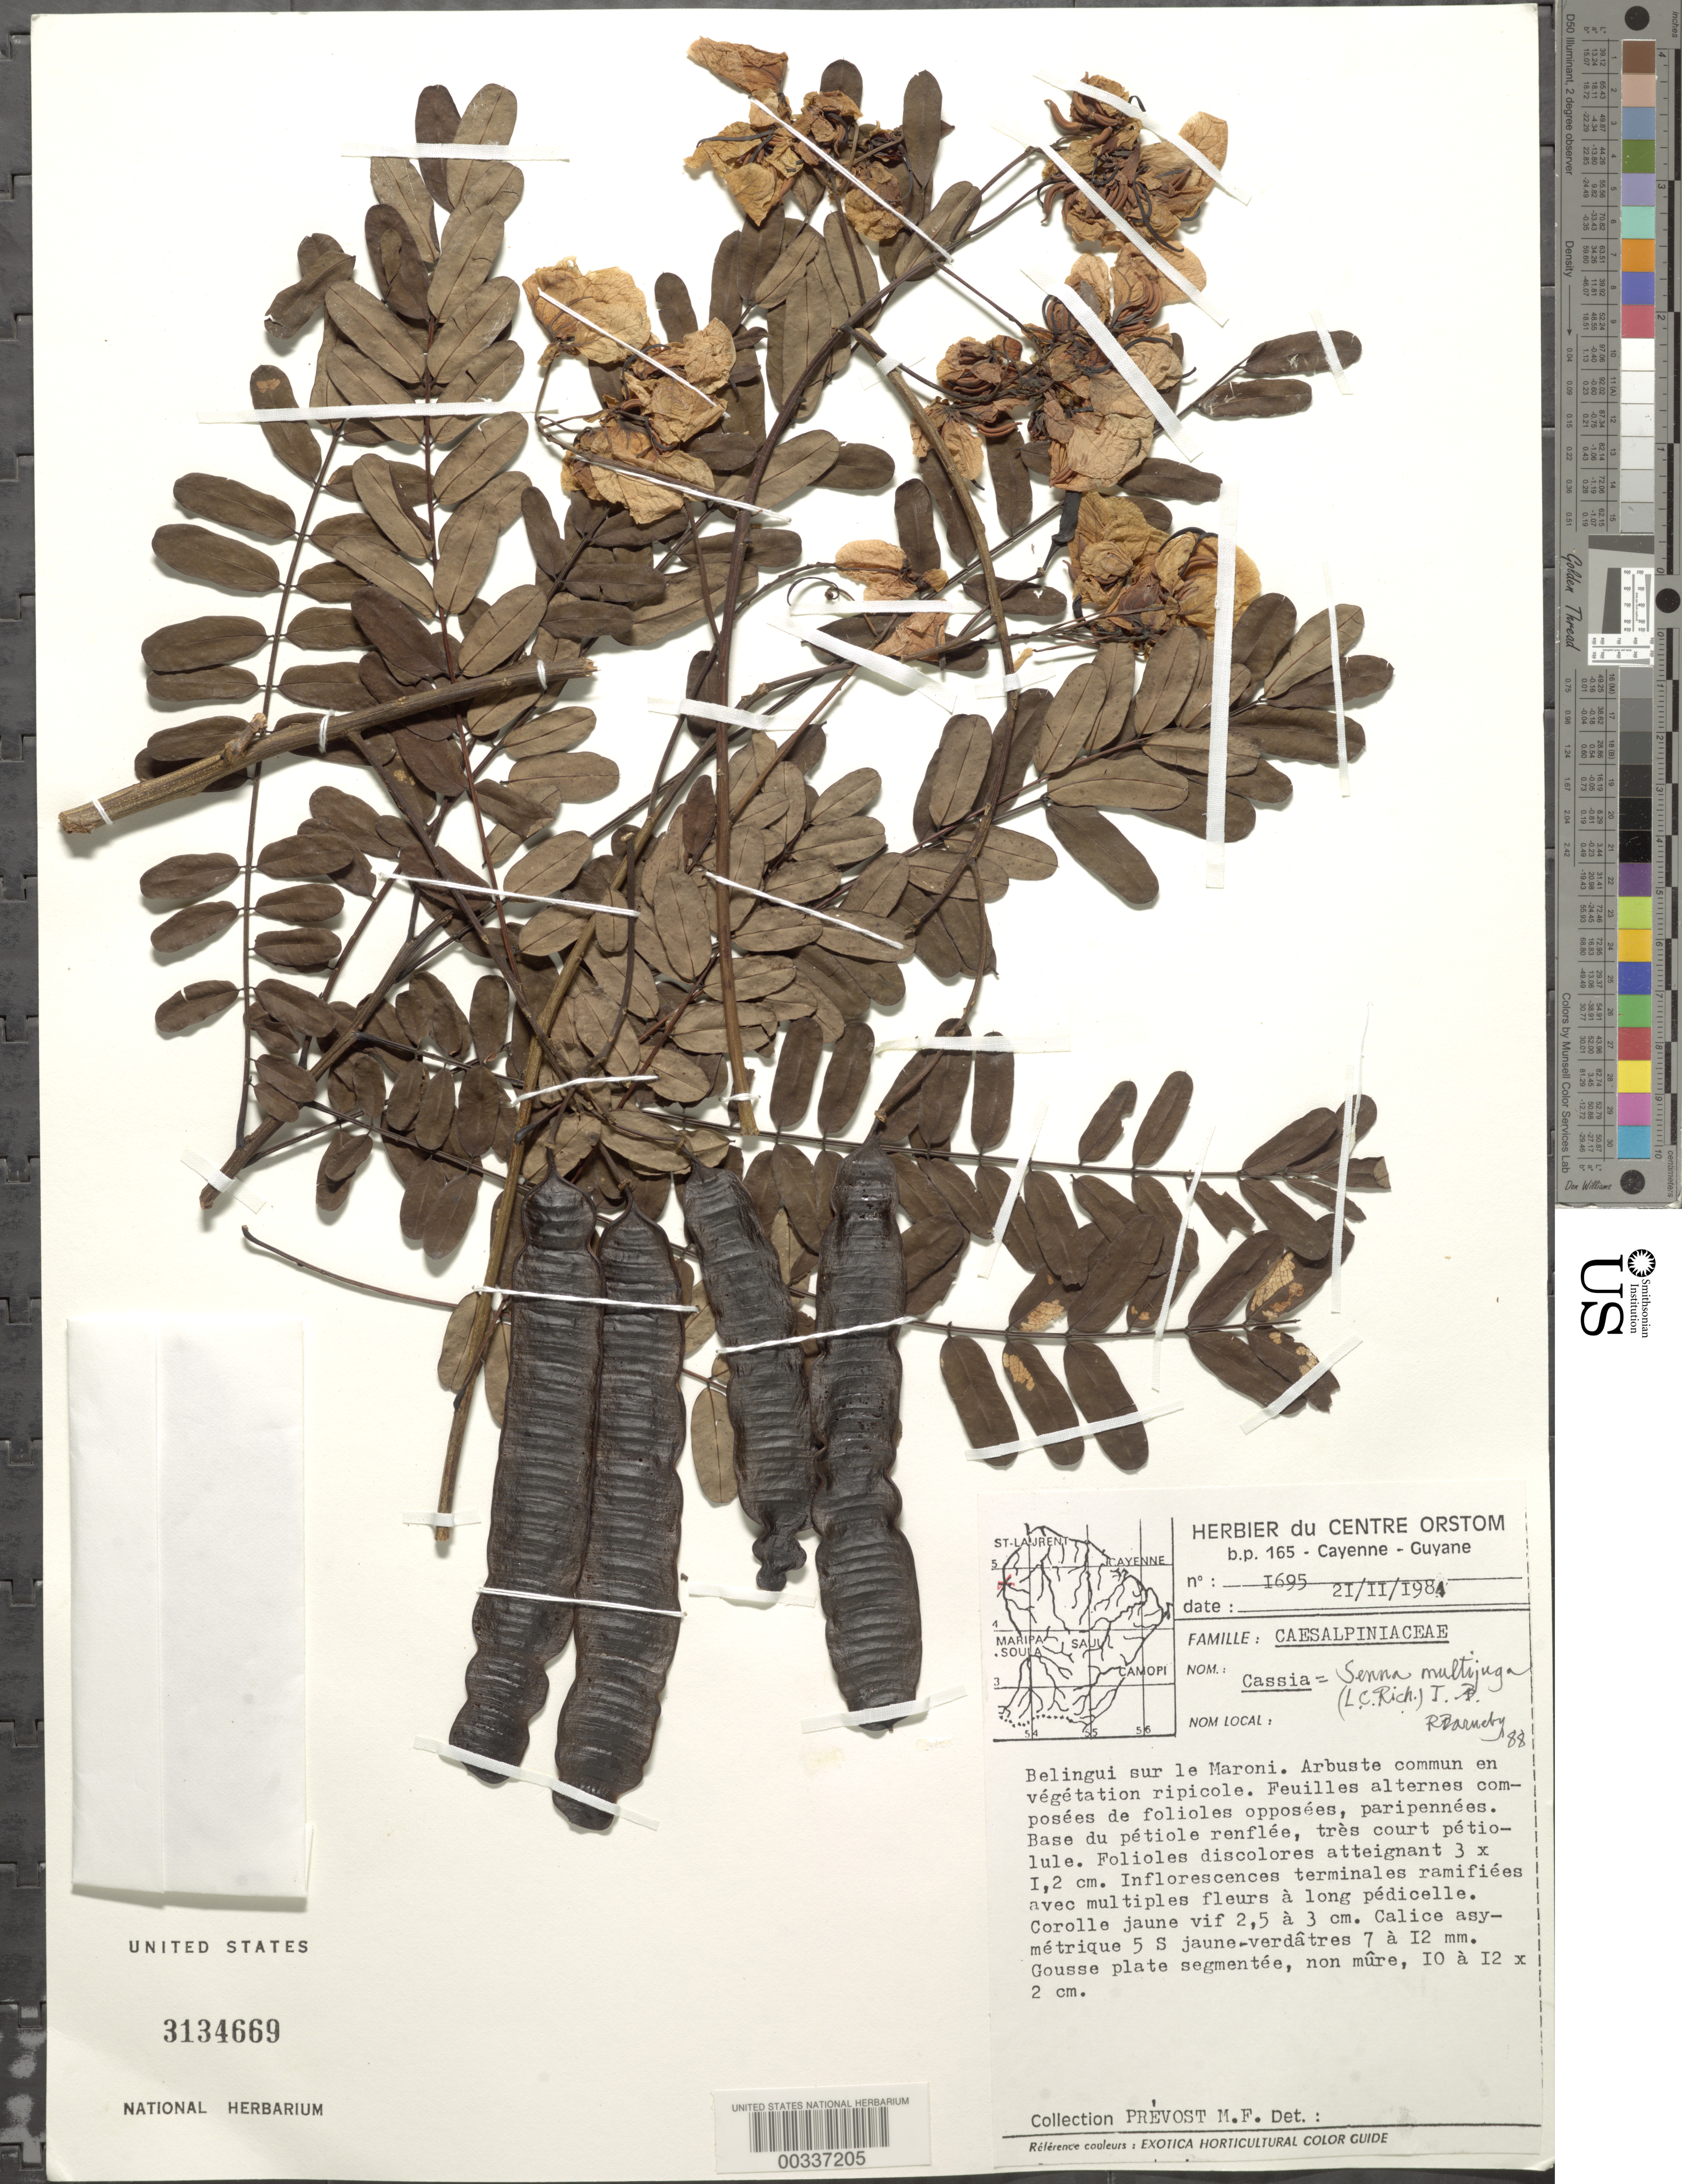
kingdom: Plantae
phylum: Tracheophyta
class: Magnoliopsida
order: Fabales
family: Fabaceae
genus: Senna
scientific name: Senna multijuga var. multijuga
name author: (Rich.) H.S. Irwin & Barneby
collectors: M.-F. Prévost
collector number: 1695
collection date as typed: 21 Feb 1984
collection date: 1984-02-21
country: French Guiana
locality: Belingui s of maroni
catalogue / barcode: US 3134669